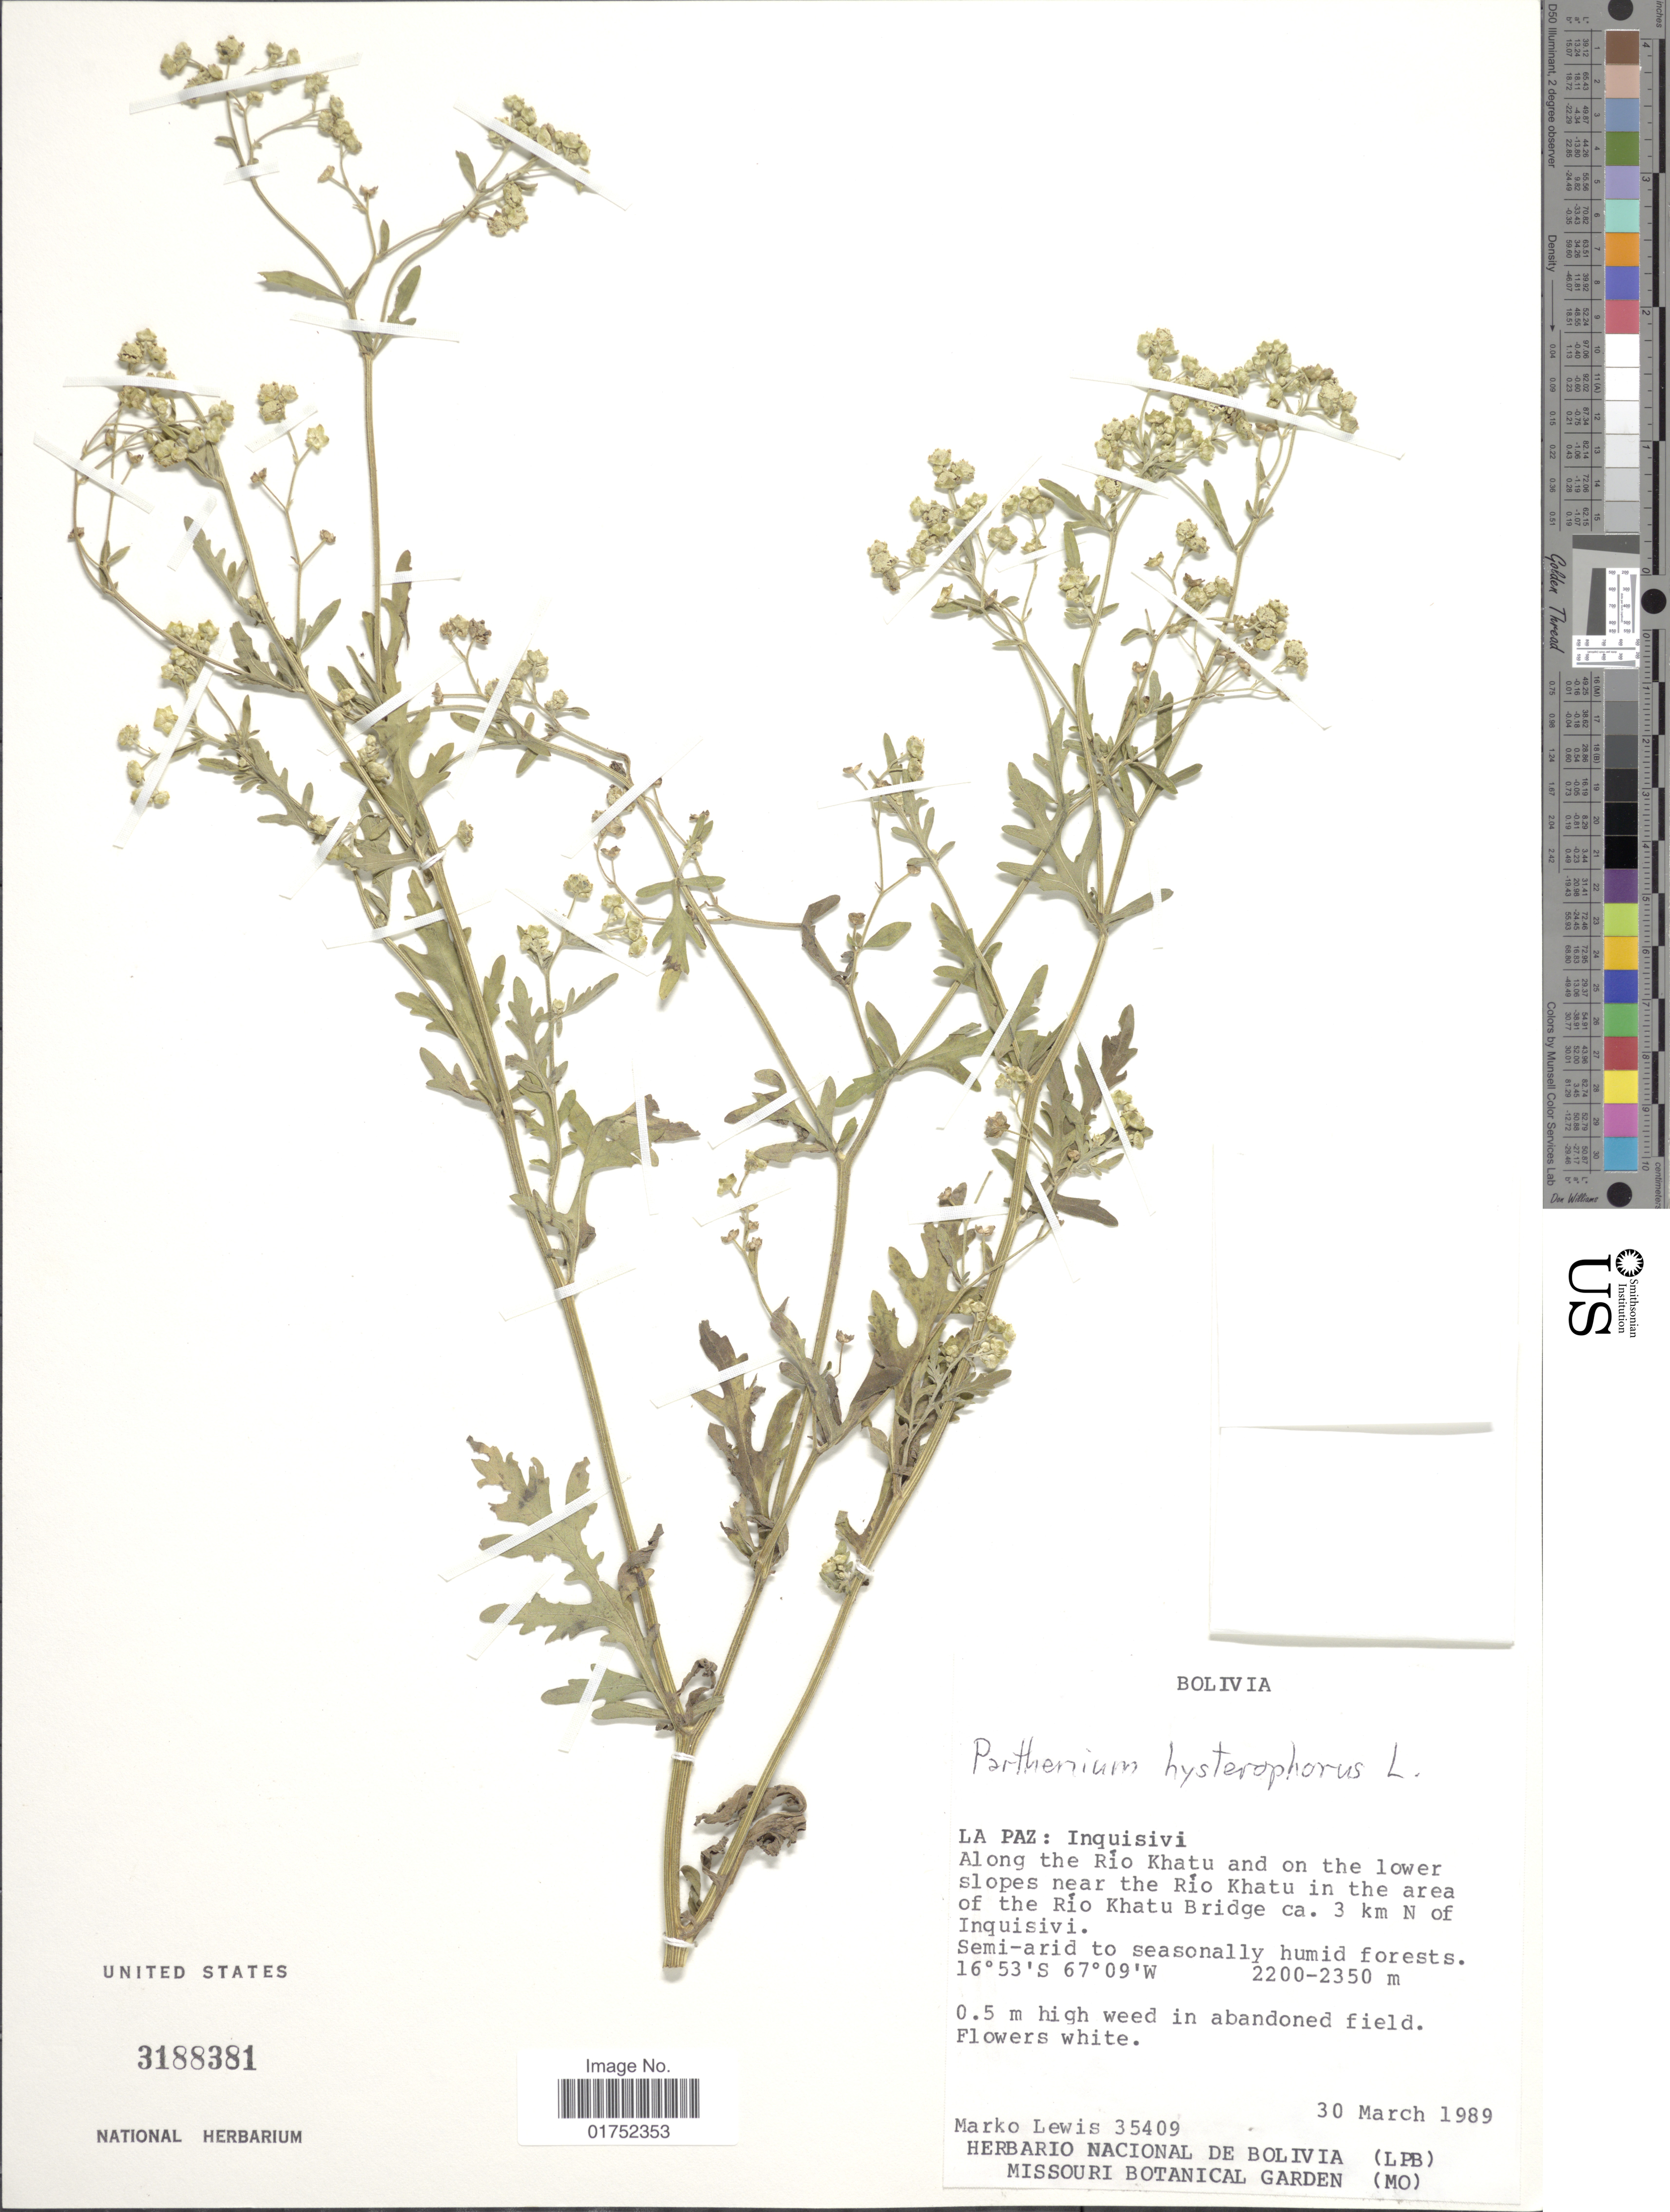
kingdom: Plantae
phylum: Tracheophyta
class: Magnoliopsida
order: Asterales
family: Asteraceae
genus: Parthenium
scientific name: Parthenium hysterophorus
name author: L.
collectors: M. A. Lewis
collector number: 35409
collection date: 1989-03-30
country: Bolivia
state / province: La Paz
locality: Inquisivi, along the Rio Khatu and on the lower slopes near the Rio Khatu in the area of the Rio Khatu Bridge ca 3 km N of Inquisivi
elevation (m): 2200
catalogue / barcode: US 3188381